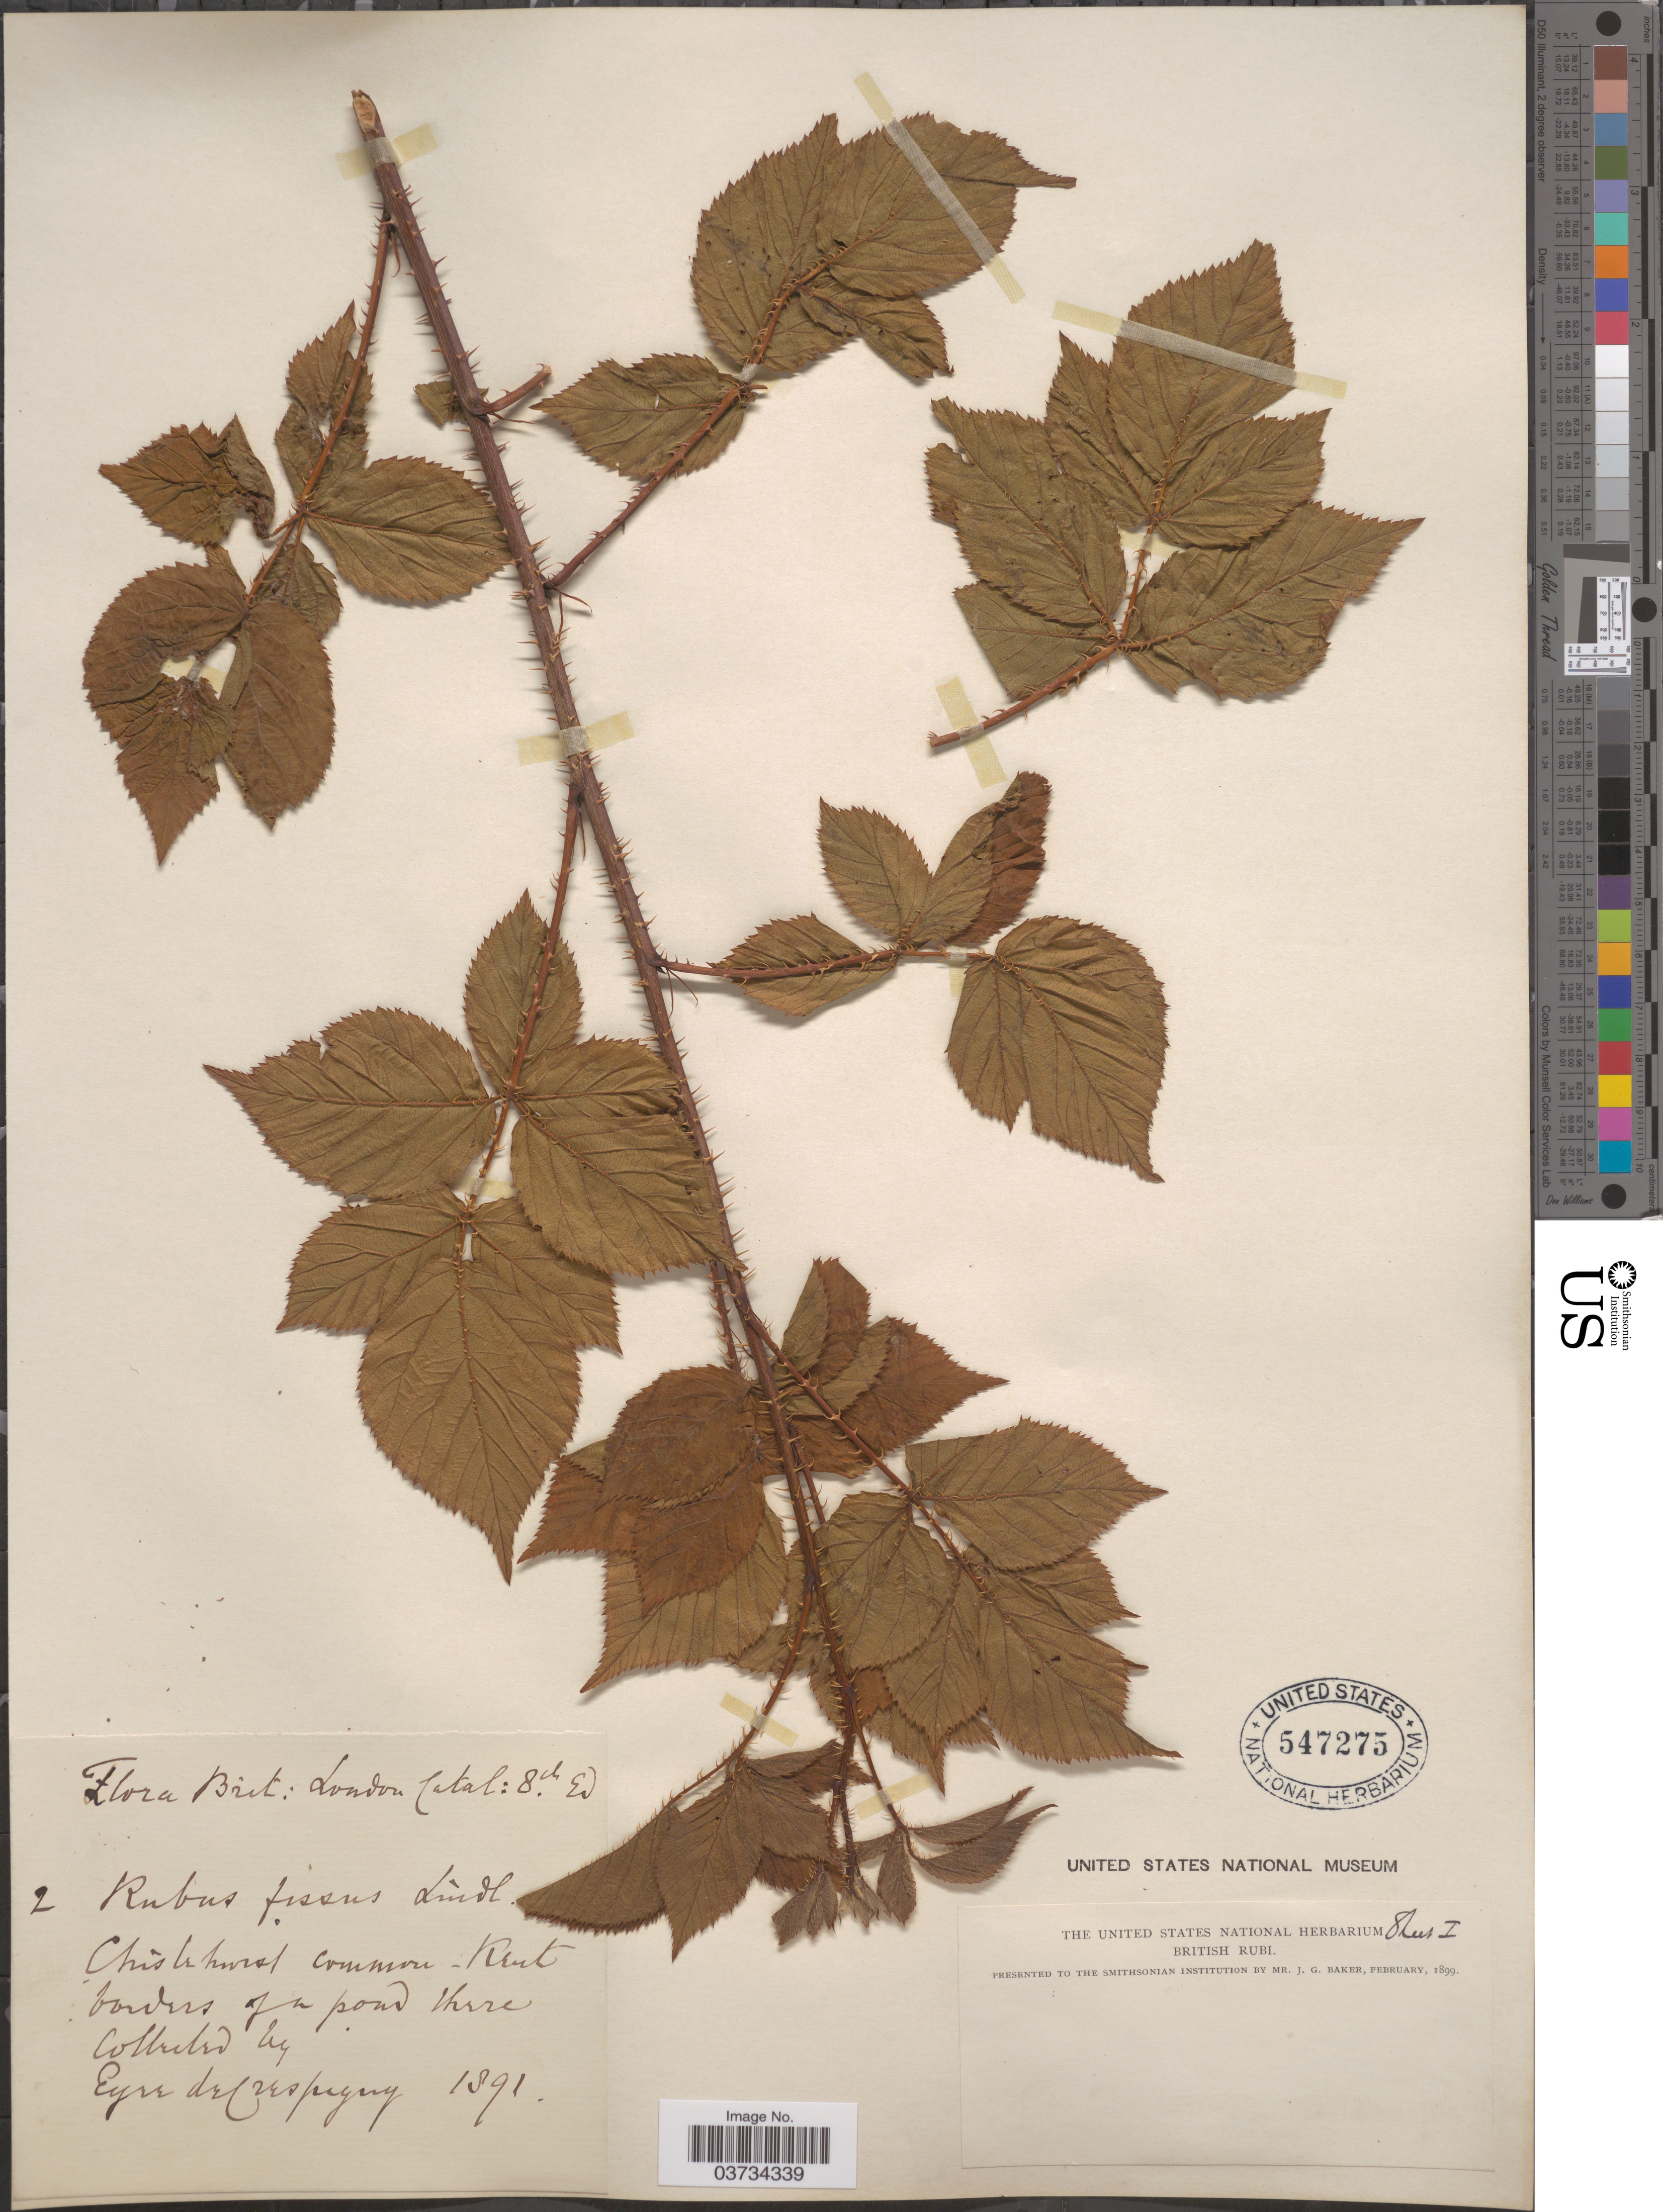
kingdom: Plantae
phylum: Tracheophyta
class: Magnoliopsida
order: Rosales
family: Rosaceae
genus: Rubus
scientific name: Rubus fissus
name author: Lindl.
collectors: E. de Crespigny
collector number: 2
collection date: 1891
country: United Kingdom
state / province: England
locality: Brit: London. Chislehurst common, Kent. Borders of a pond there.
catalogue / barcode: US 547275